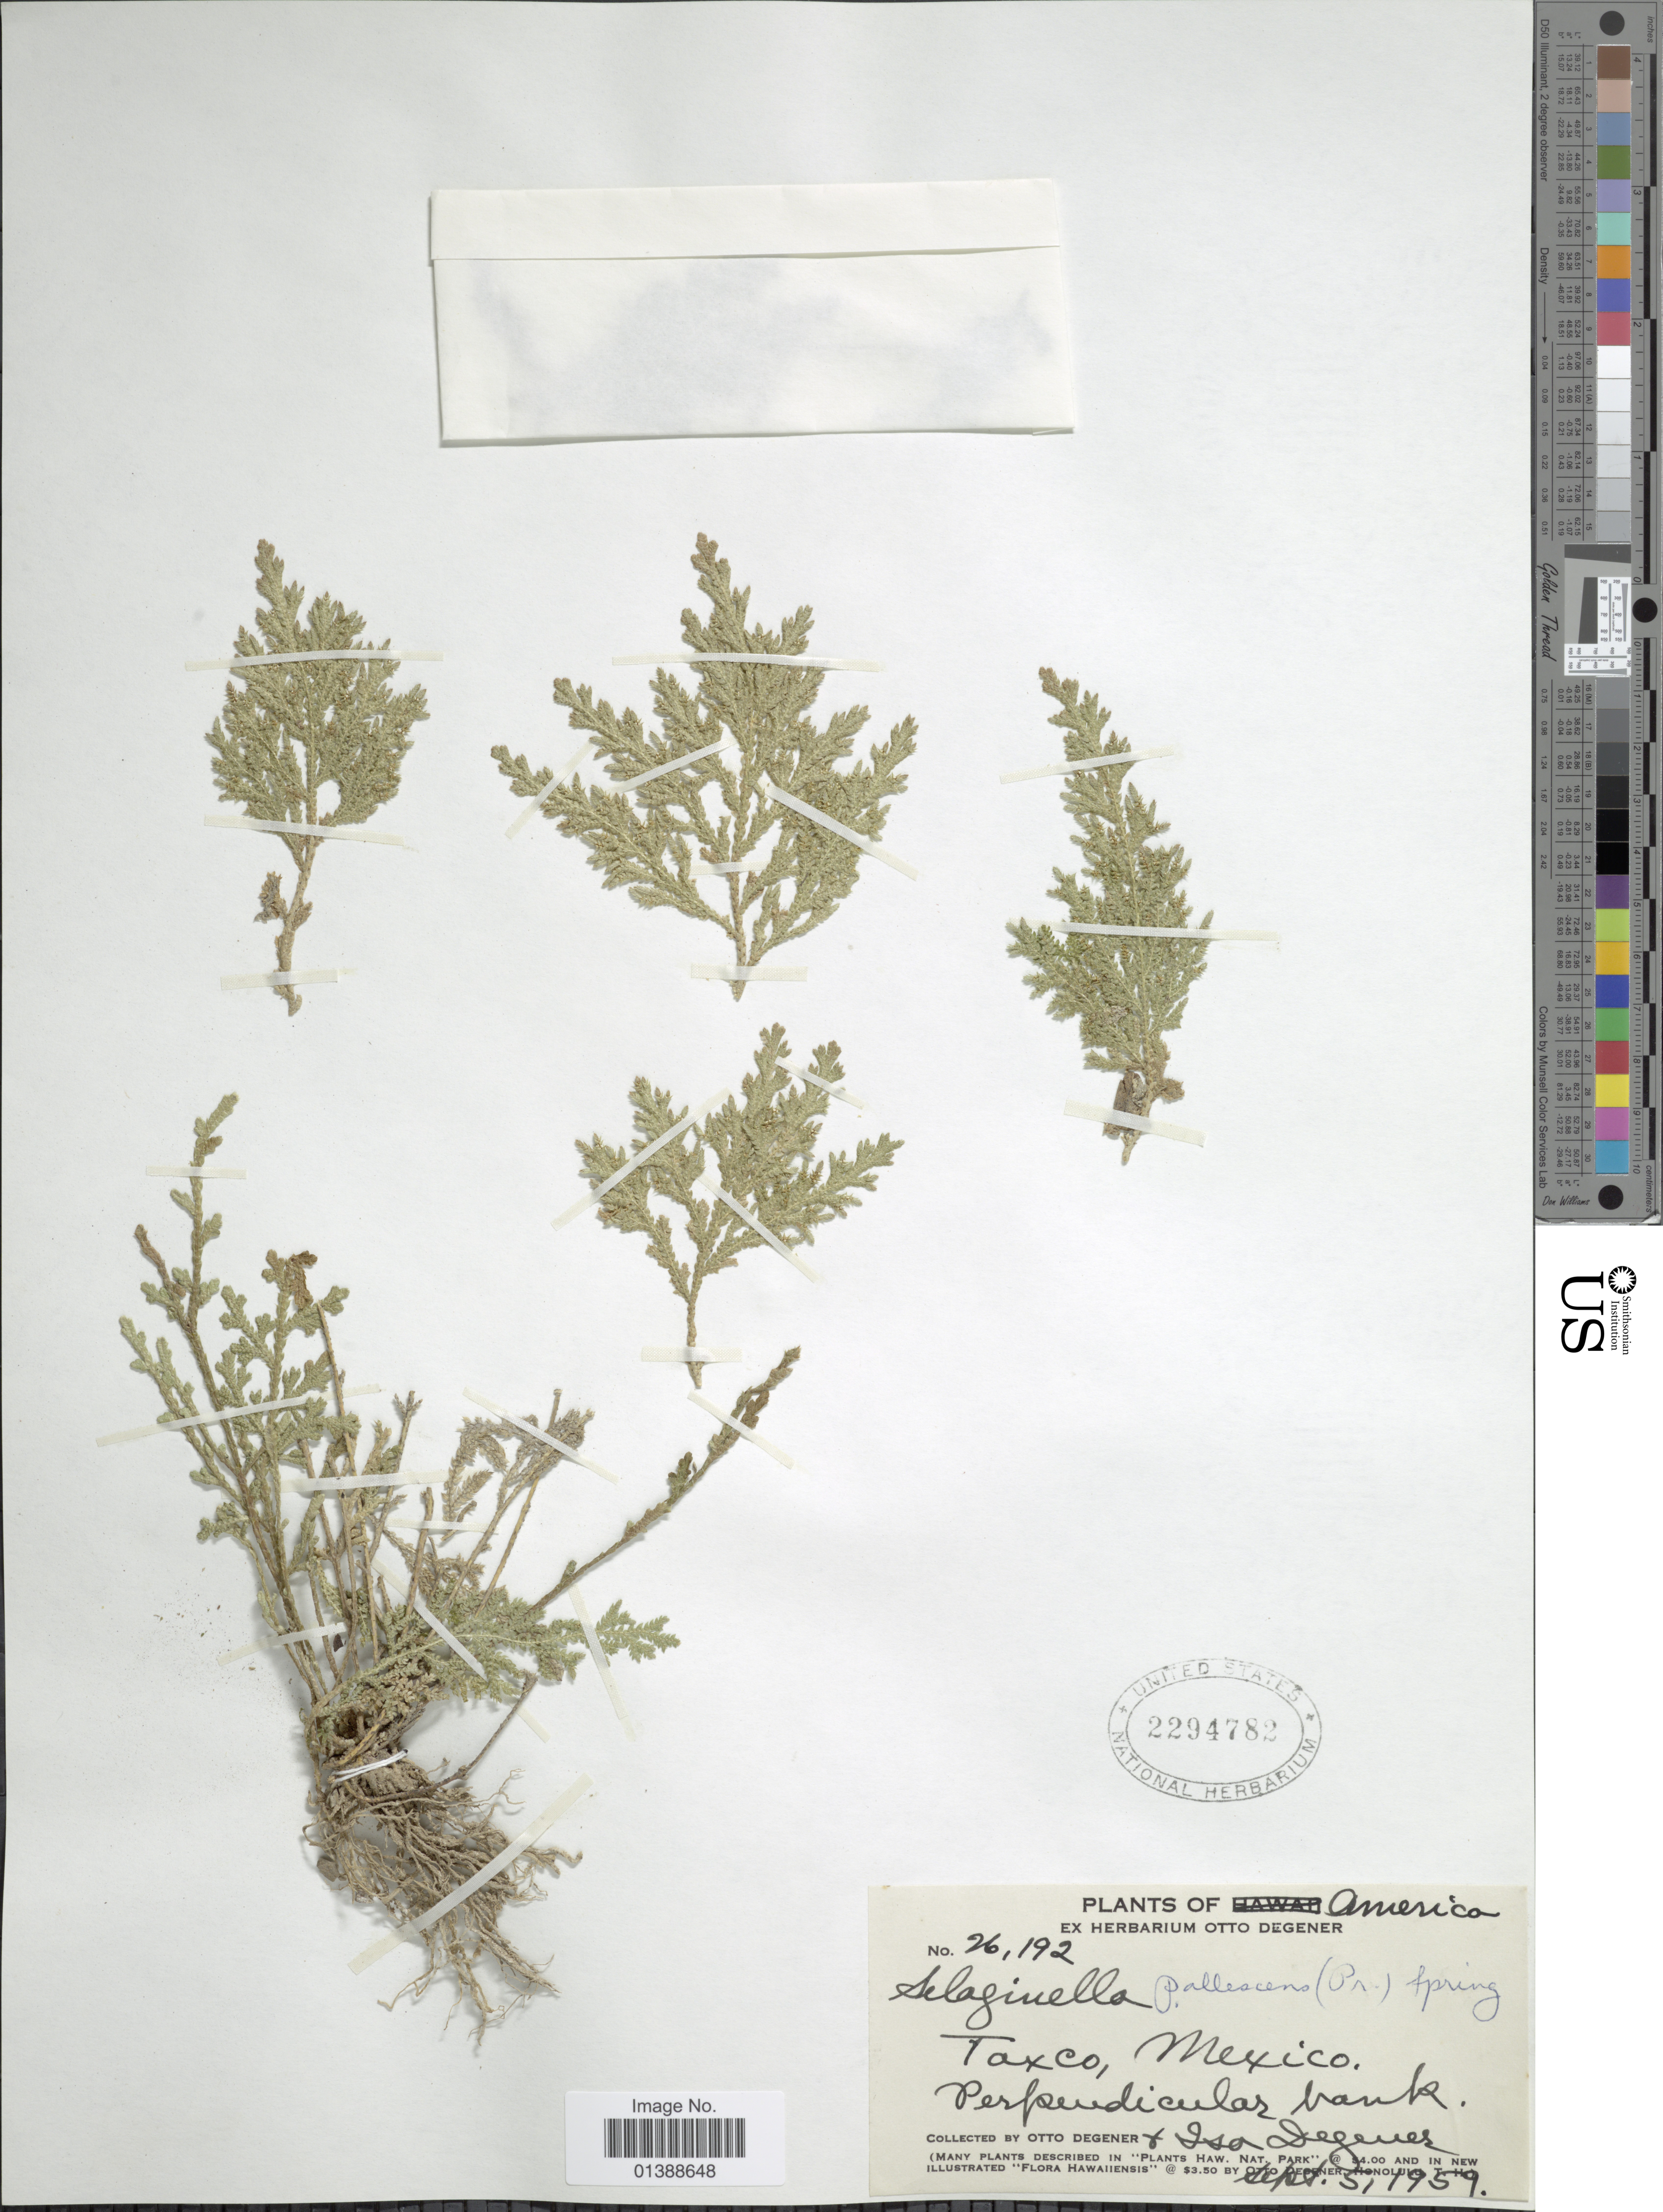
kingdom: Plantae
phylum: Tracheophyta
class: Lycopodiopsida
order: Selaginellales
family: Selaginellaceae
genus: Selaginella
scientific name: Selaginella pallescens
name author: (C. Presl) Spring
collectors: O. Degener & I. Degener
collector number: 26192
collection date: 1959-09-05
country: Mexico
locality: America, Taxco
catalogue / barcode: US 2294782